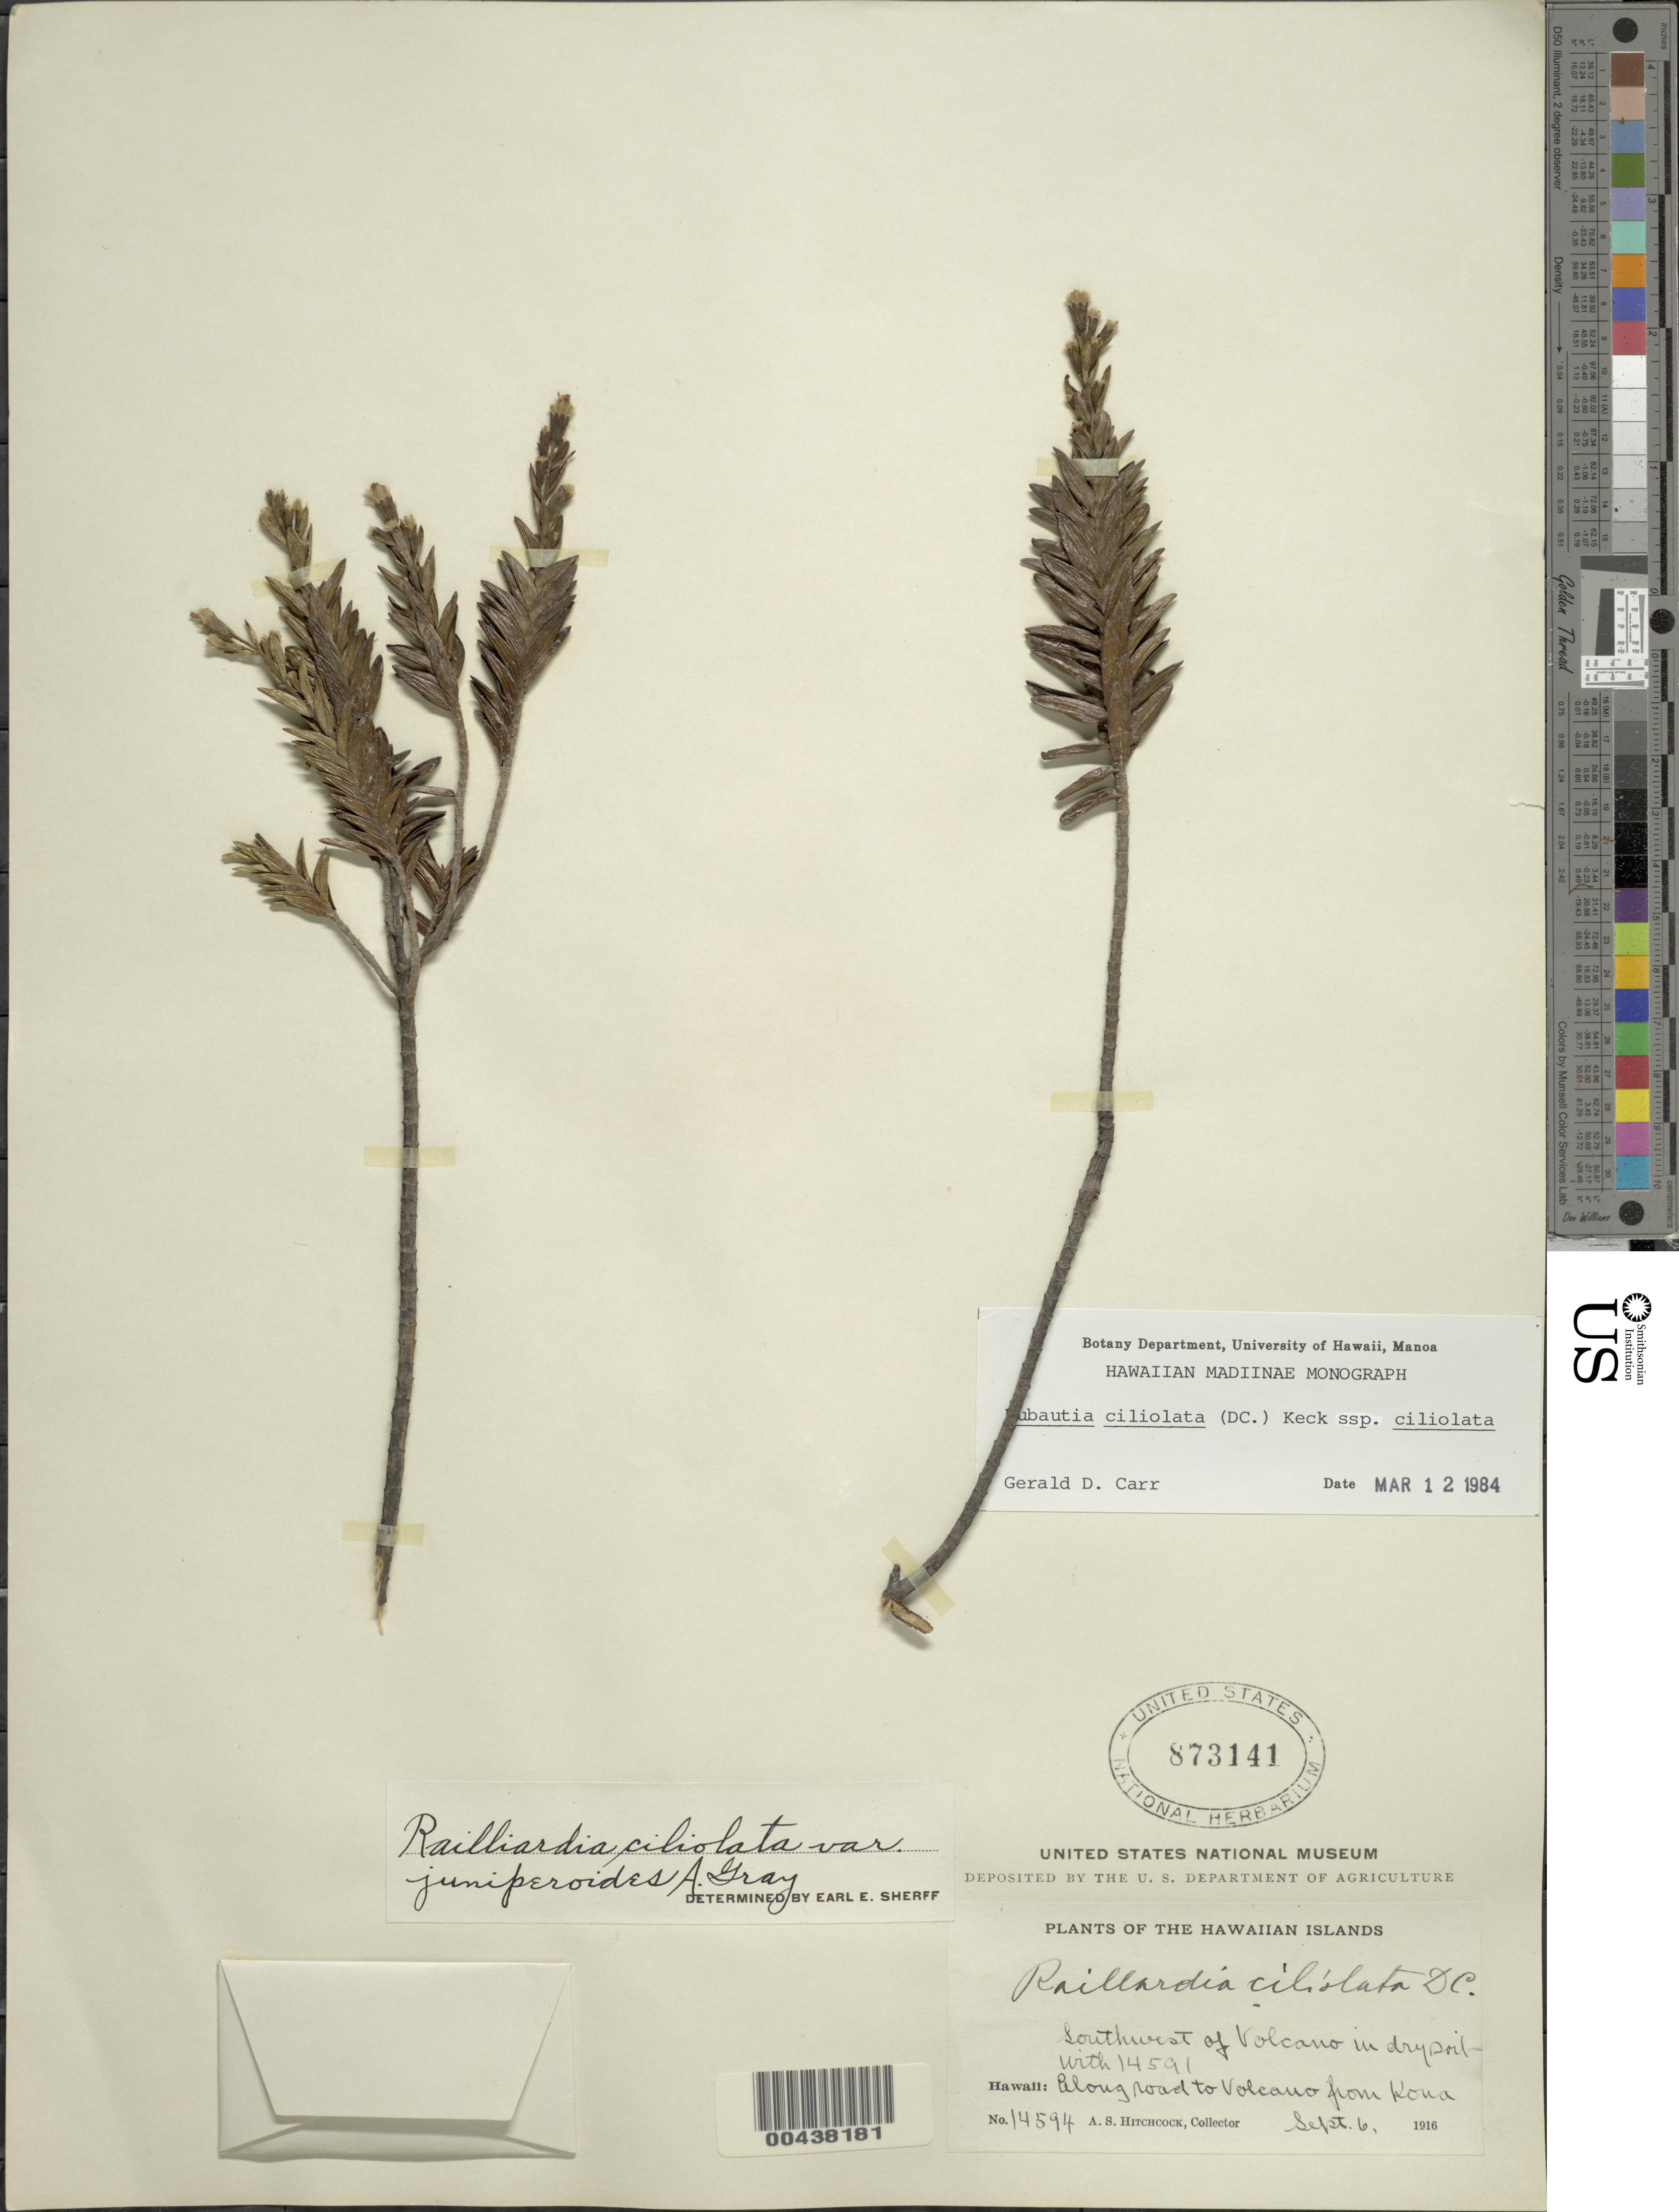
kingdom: Plantae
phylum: Tracheophyta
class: Magnoliopsida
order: Asterales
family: Asteraceae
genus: Dubautia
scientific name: Dubautia ciliolata subsp. ciliolata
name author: (DC.) D.D. Keck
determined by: Carr, G. D.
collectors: A. S. Hitchcock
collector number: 14594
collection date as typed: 6 Sep 1916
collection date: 1916-09-06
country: United States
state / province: Hawaii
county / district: Hawaii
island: Hawaii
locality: SW of Volcano, along road to Volcano from Kona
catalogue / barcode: US 873141